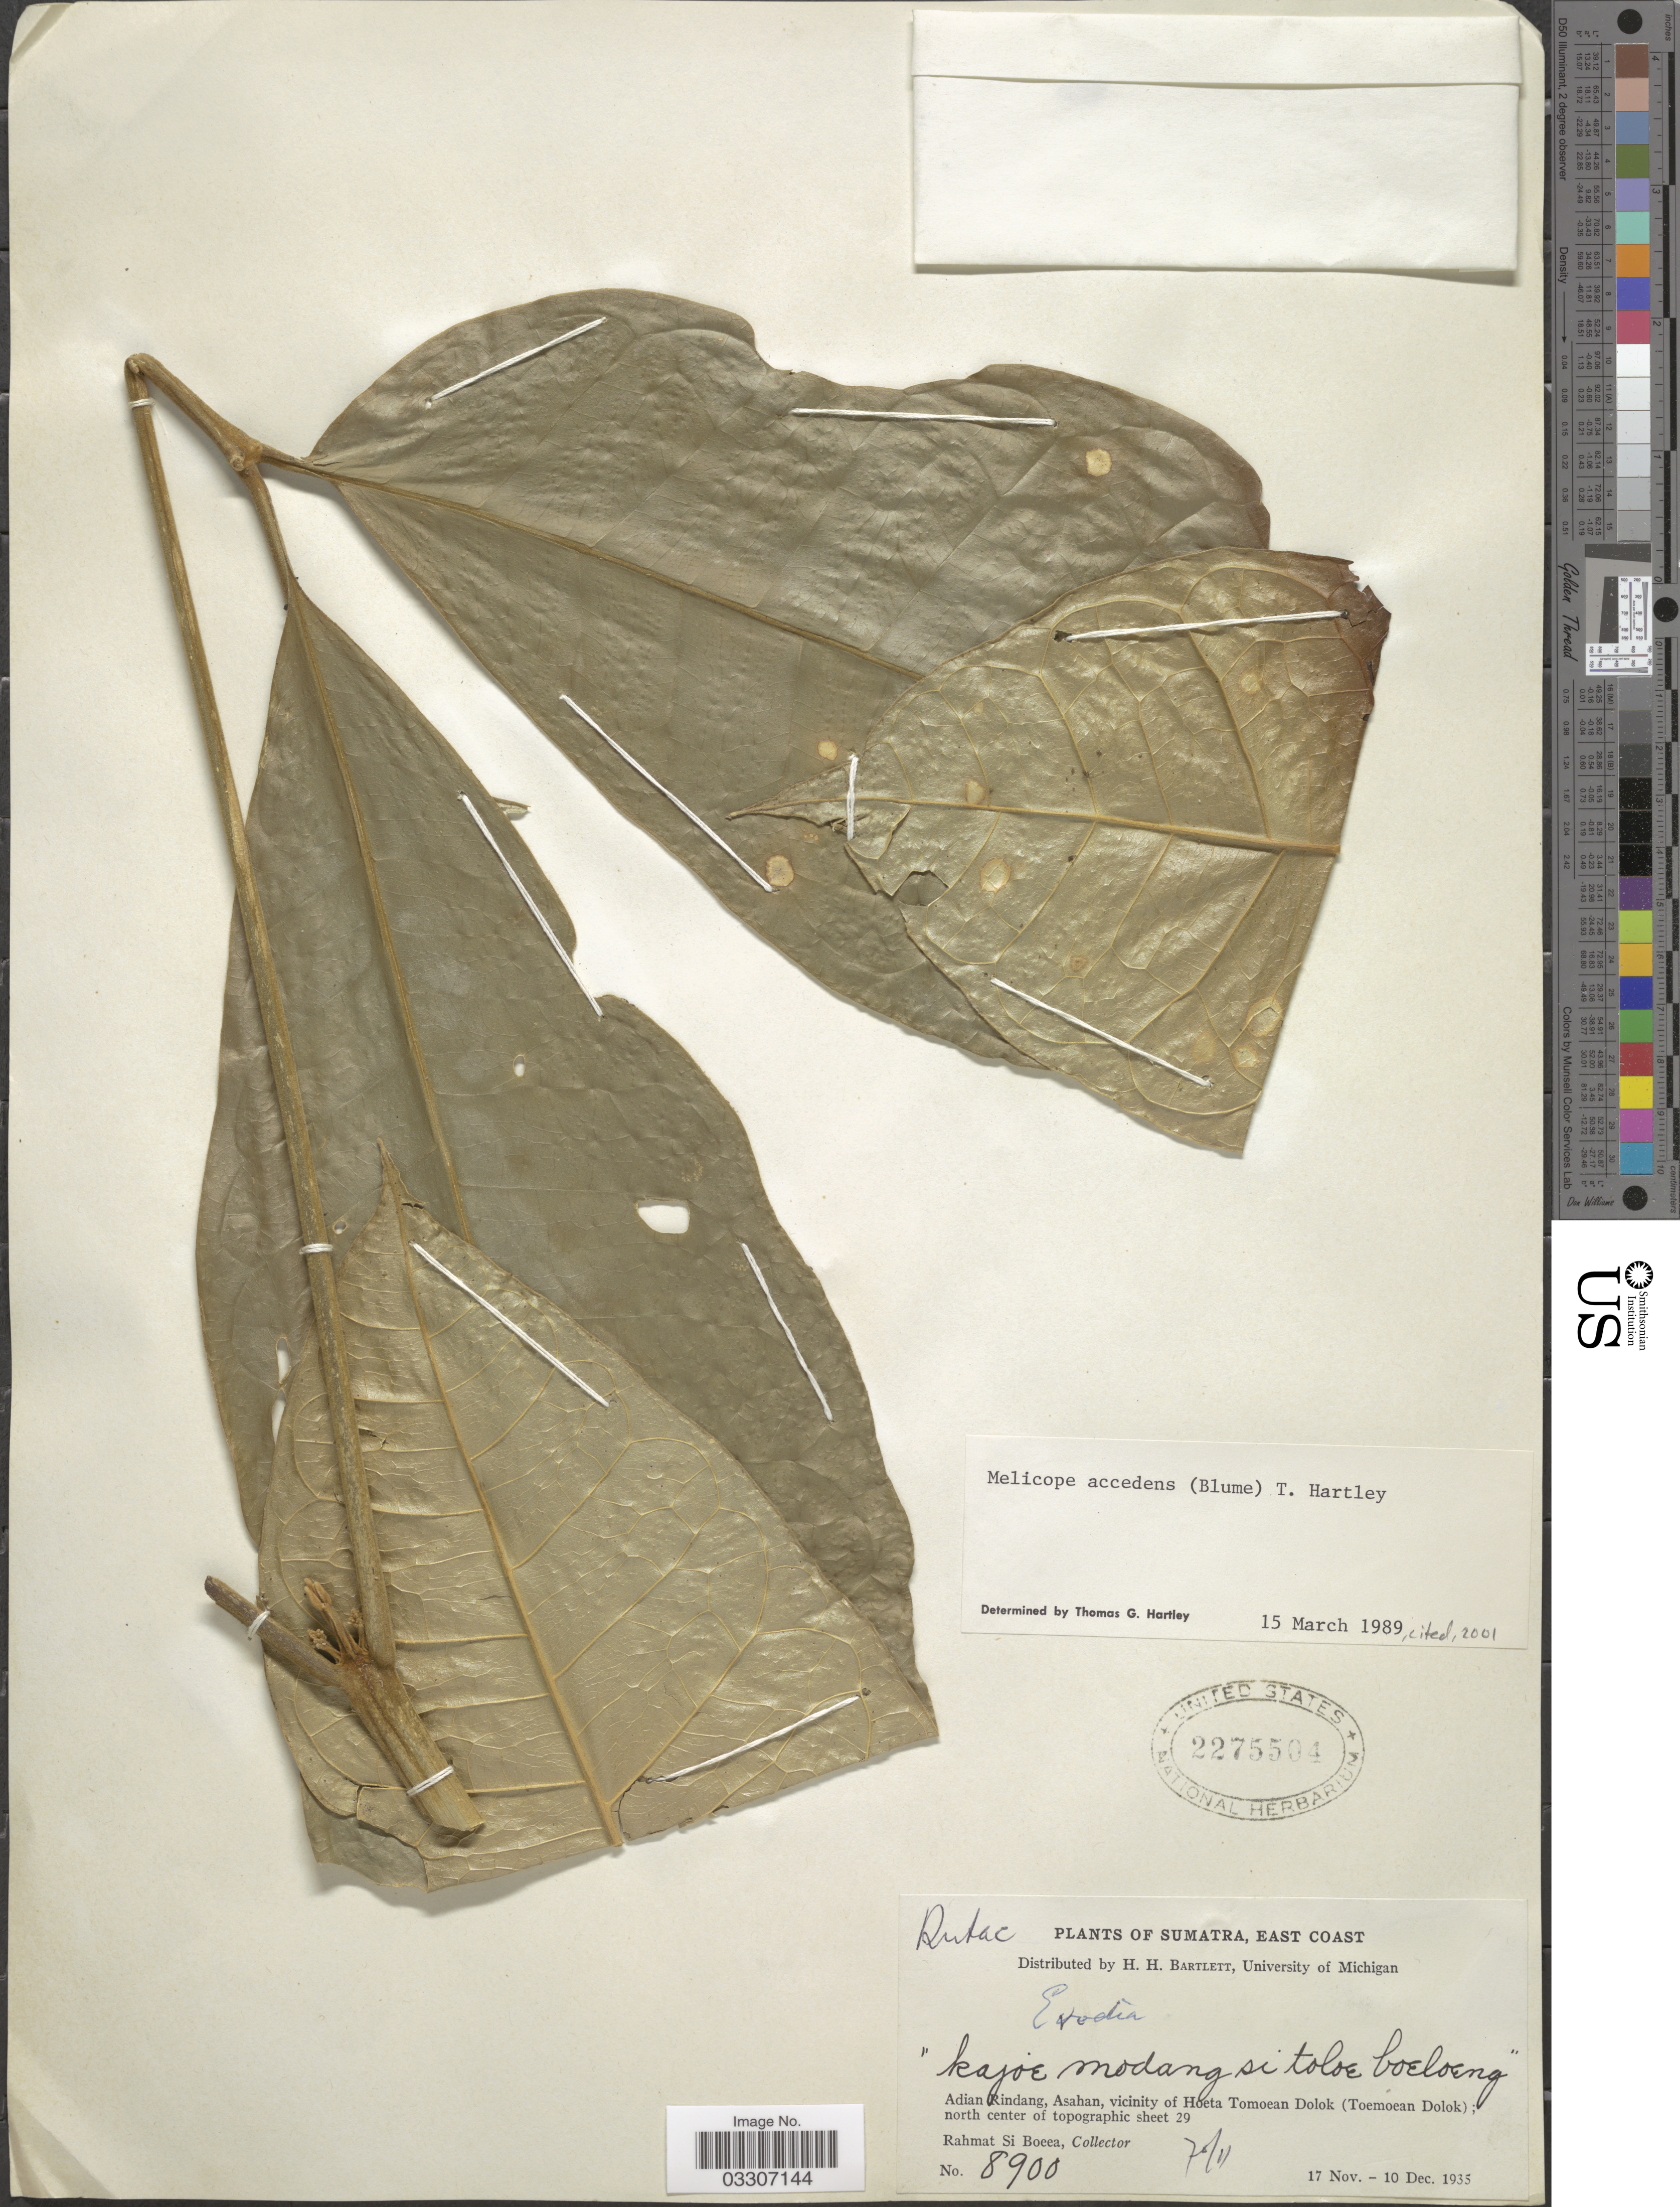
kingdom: Plantae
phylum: Tracheophyta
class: Magnoliopsida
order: Sapindales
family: Rutaceae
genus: Melicope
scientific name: Melicope accedens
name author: (Blume) T.G. Hartley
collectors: Rahmat Si Boeea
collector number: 8900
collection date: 1935-11-17/1935-12-10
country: Indonesia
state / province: Sumatra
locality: East Coast. Adian Rindang, Asahan, vicinity of Hoeta Tomoean Dolok (Toemoean Dolok); north center of topographic sheet 29.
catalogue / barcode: US 2275504